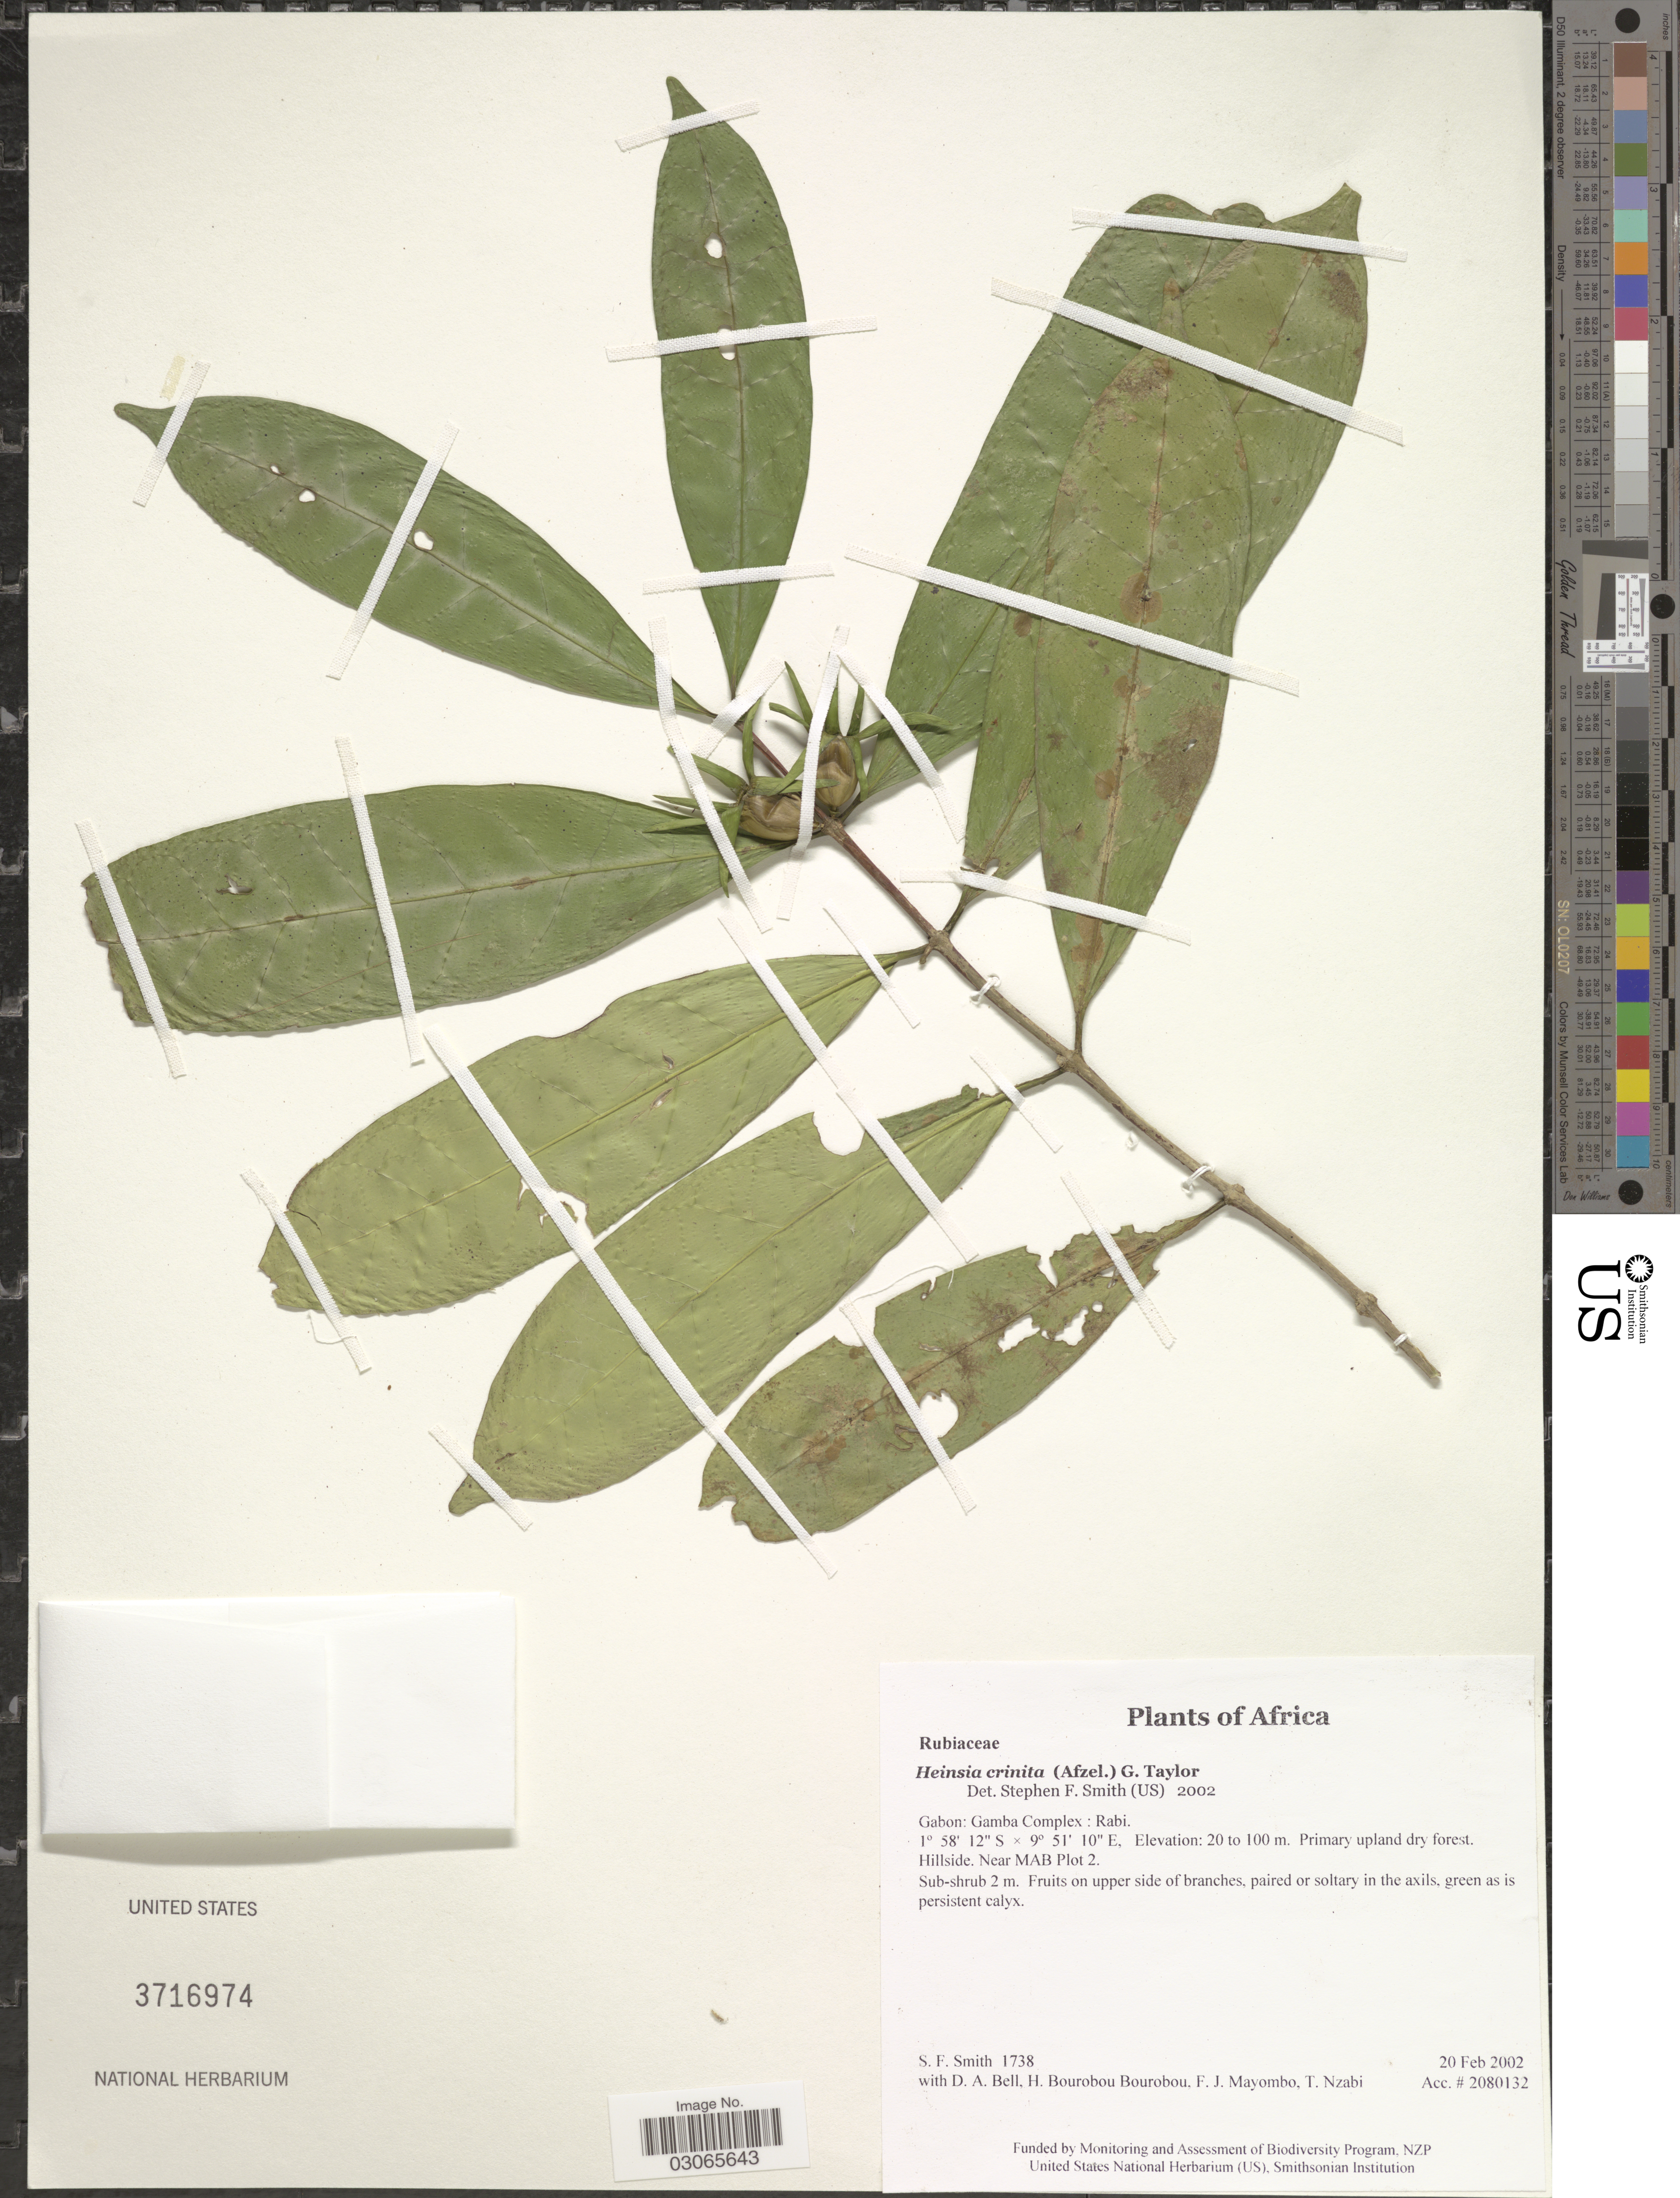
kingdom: Plantae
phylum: Tracheophyta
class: Magnoliopsida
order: Gentianales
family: Rubiaceae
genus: Heinsia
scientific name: Heinsia crinita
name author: (Afzel.) G. Taylor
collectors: S.F. Smith, D. A. Bell, H. Bourobou Bourobou & F. J. Mayombo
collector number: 1738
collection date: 2002-02-20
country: Gabon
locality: Gamba Complex: Rabi. Near MAB Plot 2.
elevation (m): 20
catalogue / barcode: US 3716974